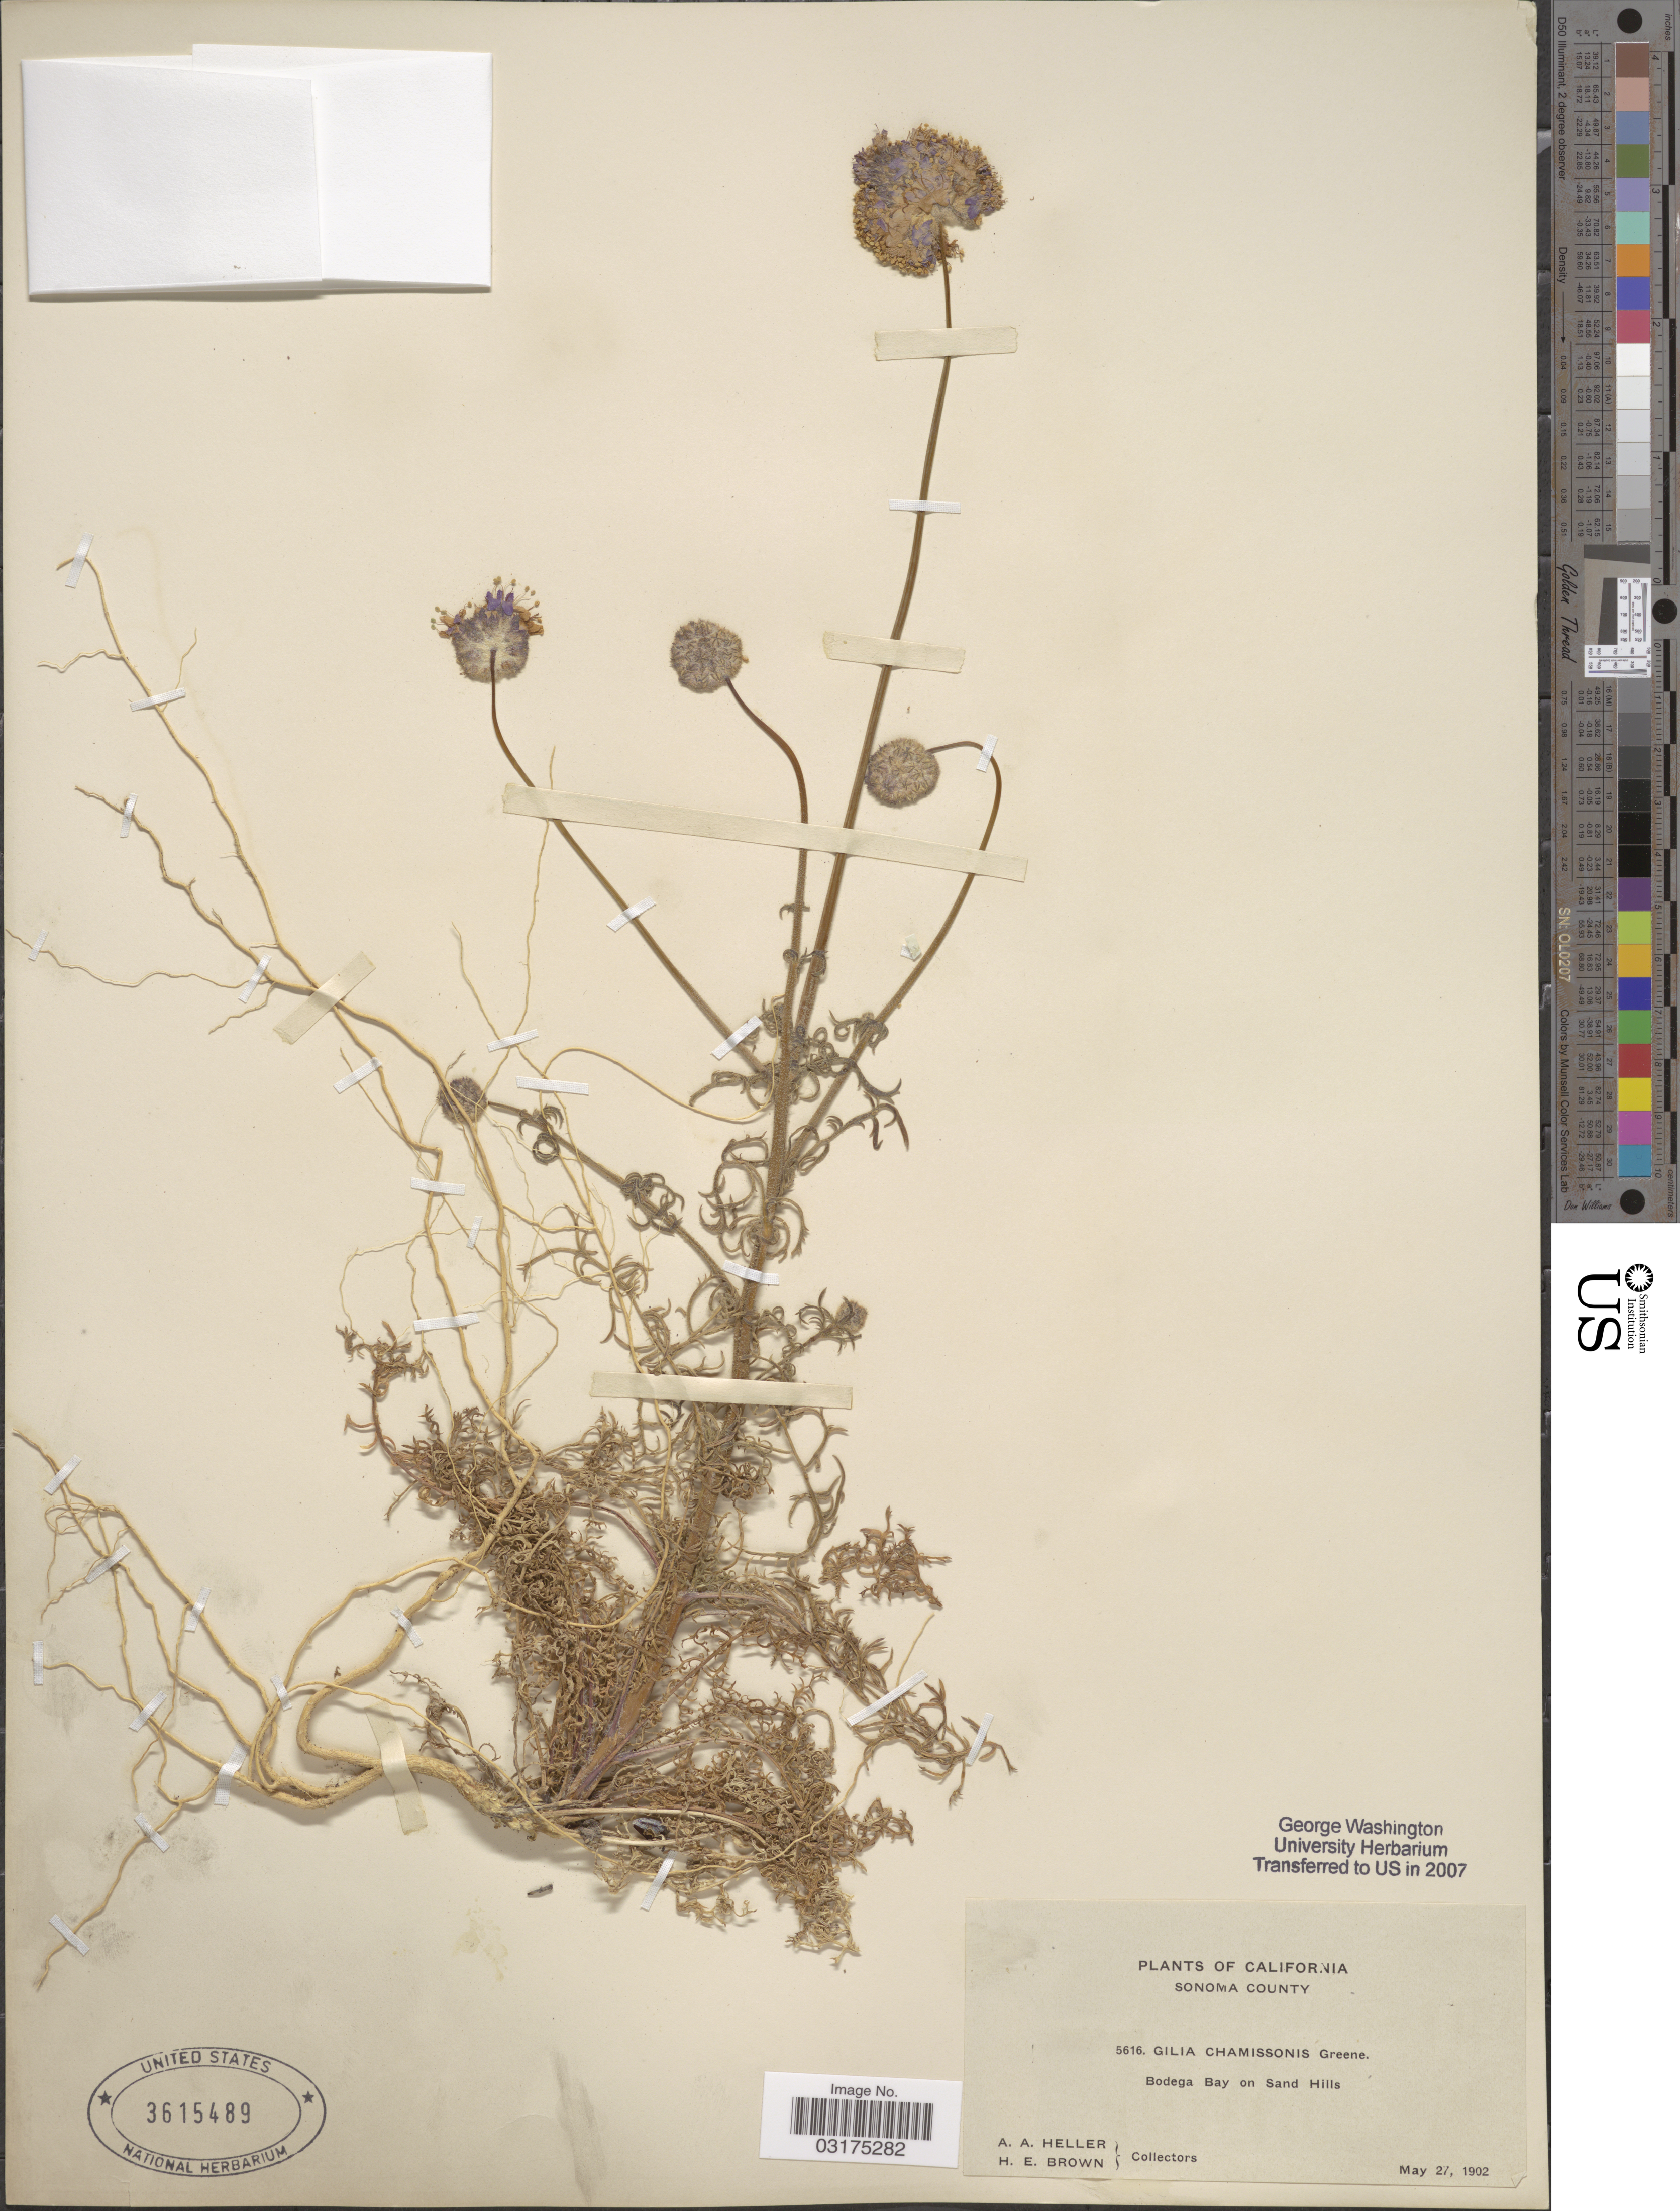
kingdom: Plantae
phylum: Tracheophyta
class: Magnoliopsida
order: Ericales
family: Polemoniaceae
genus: Gilia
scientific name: Gilia capitata subsp. chamissonis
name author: (Greene) V.E. Grant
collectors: A. A. Heller & H. E. Brown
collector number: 5616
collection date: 1902-05-27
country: United States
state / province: California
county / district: Sonoma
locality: Sonoma County, Bodega Bay on Sand Hills.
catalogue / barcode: US 3615489